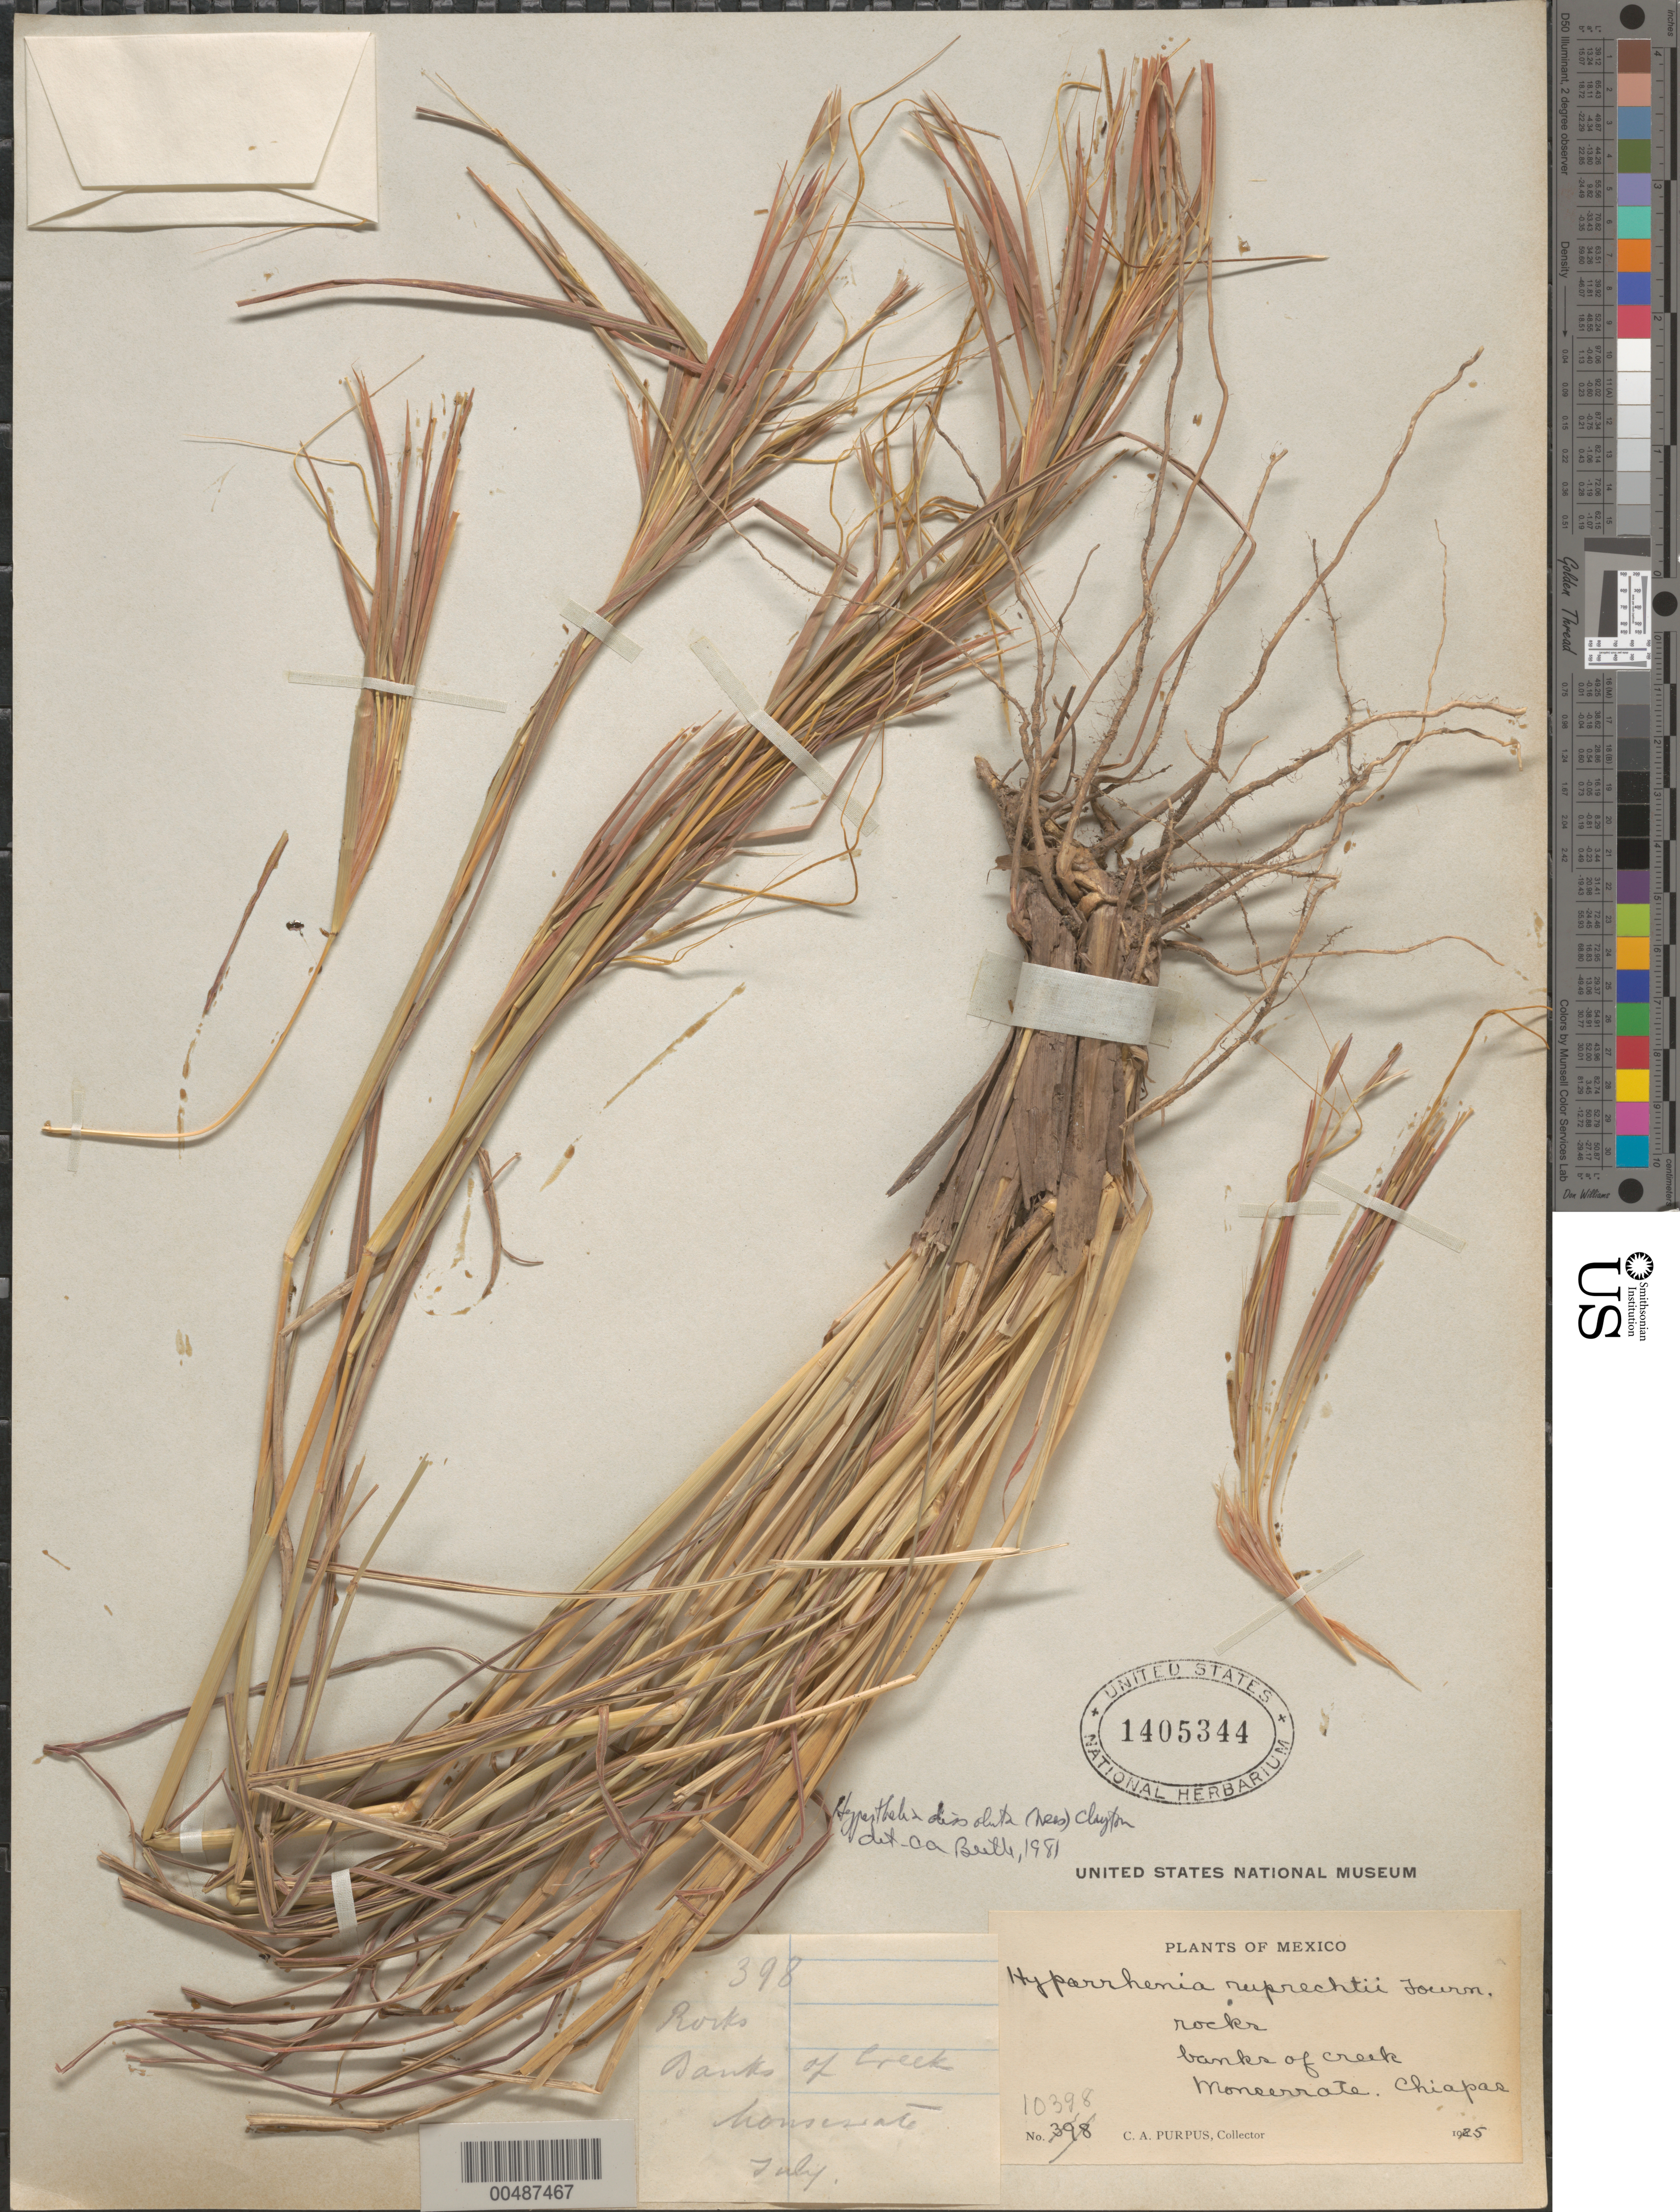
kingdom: Plantae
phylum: Tracheophyta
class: Liliopsida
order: Poales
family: Poaceae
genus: Hyperthelia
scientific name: Hyperthelia dissoluta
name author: (Nees ex Steud.) Clayton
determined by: Beetle, Alan A.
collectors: C. A. Purpus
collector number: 10398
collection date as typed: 1925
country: Mexico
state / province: Chiapas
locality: Monserrate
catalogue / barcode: US 1405344